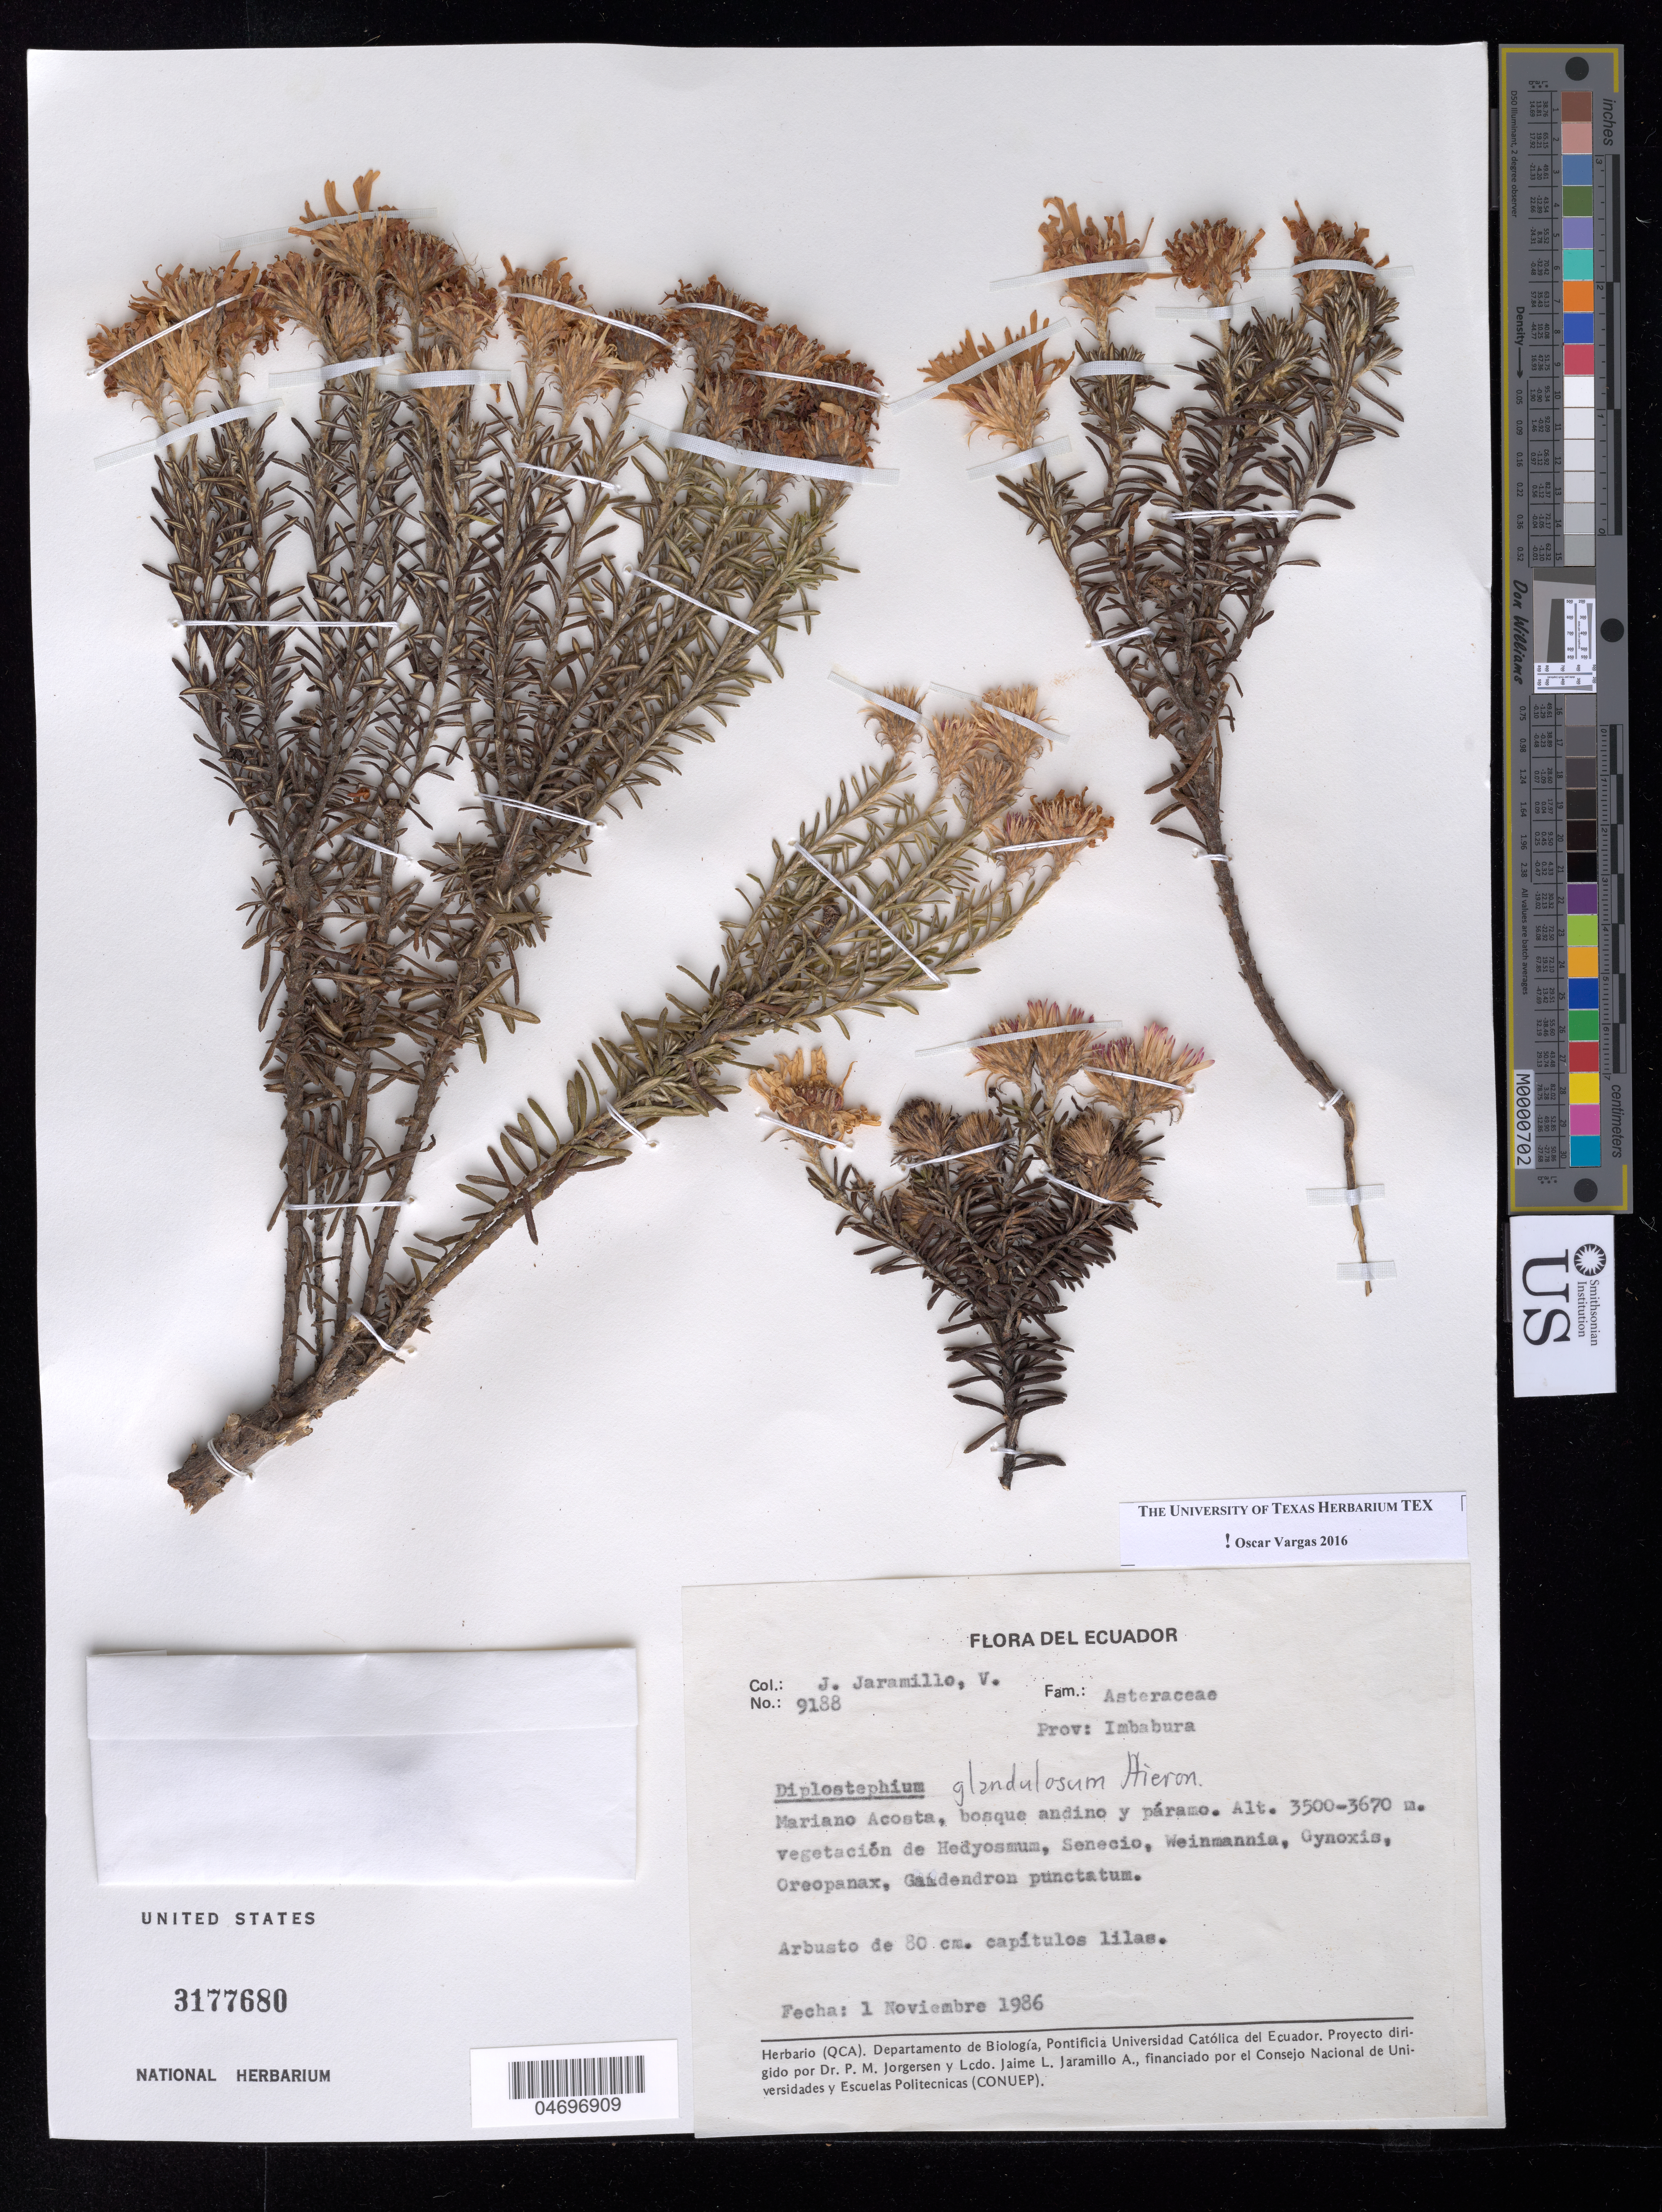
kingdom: Plantae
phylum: Tracheophyta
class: Magnoliopsida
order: Asterales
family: Asteraceae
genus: Diplostephium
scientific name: Diplostephium glandulosum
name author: Hieron.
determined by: Vargas, Oscar M.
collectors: J. Jaramillo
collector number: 9188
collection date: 1986-11-01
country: Ecuador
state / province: Imbabura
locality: Mariano Acosta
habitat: Bosque andino y paramo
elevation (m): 3500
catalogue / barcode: US 3177680